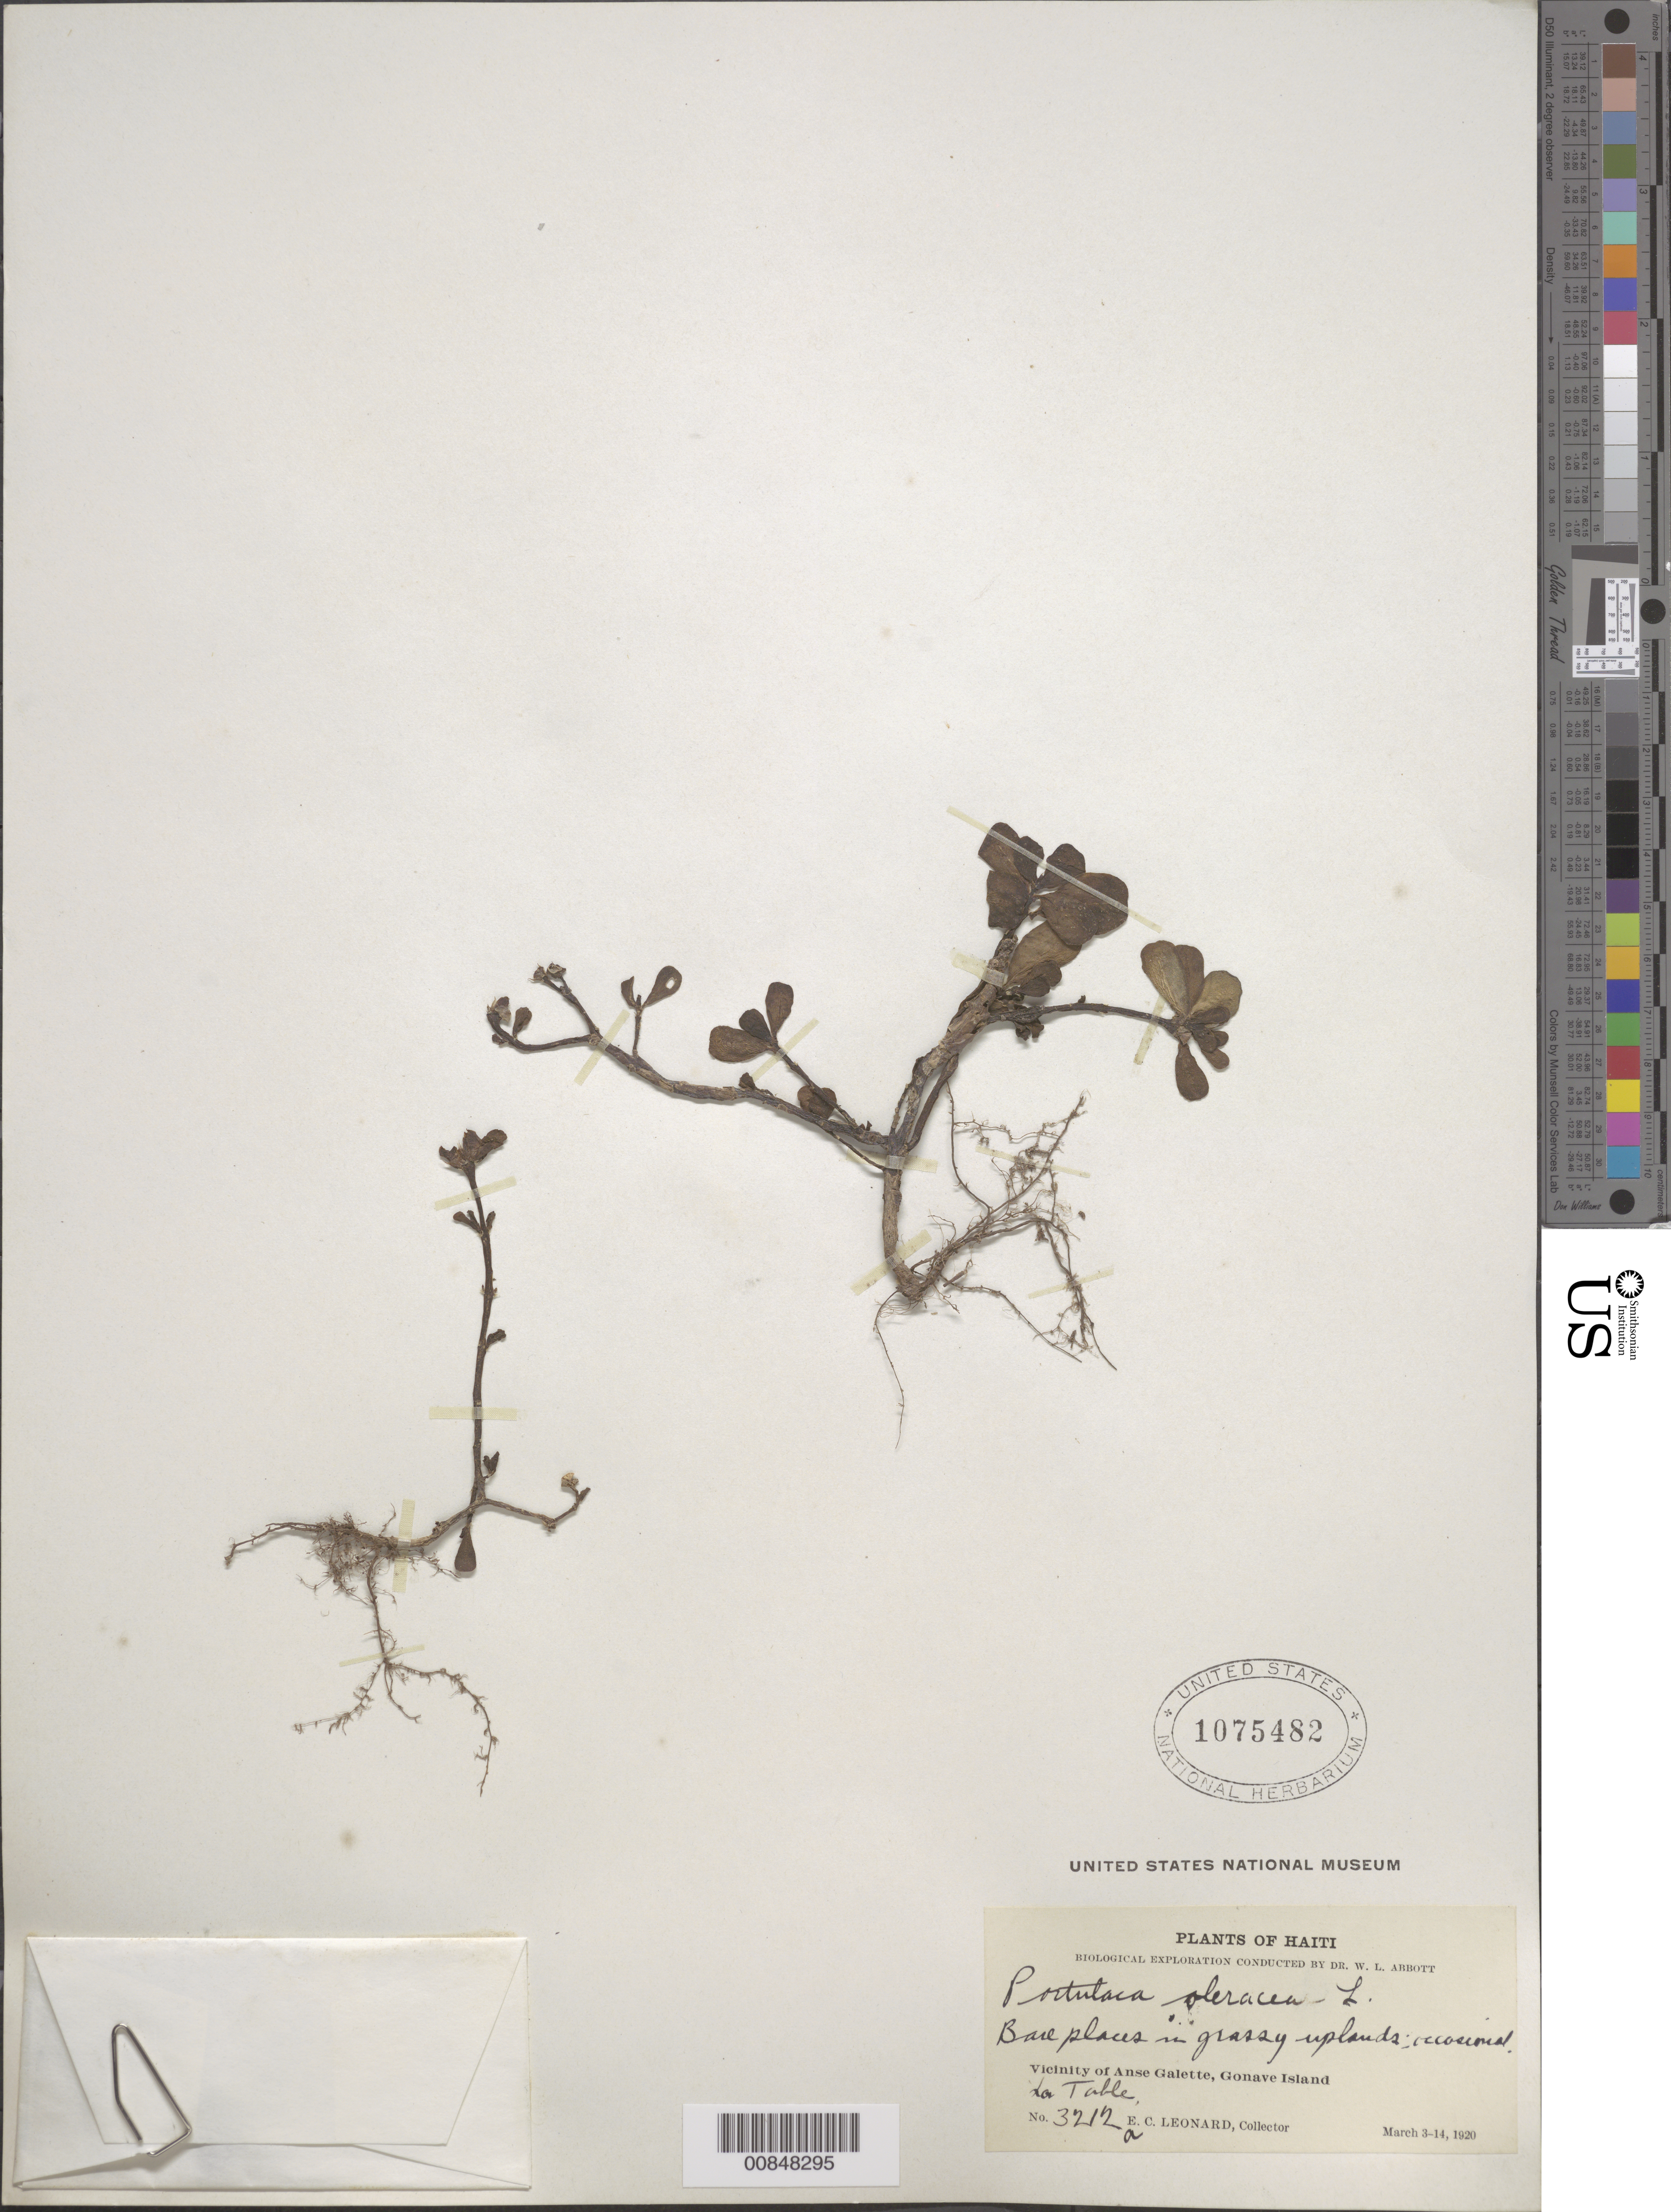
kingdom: Plantae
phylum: Tracheophyta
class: Magnoliopsida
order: Caryophyllales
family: Portulacaceae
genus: Portulaca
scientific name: Portulaca oleracea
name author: L.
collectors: E. C. Leonard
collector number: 3212a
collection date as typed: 03 Mar 1920 to 14 Mar 1920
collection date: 1920-03-03/1920-03-14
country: Haiti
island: Gonave I.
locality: Vicinity of Anse Galette, Gonave Island. La Table.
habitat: Bare places in grassy uplands.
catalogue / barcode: US 1075482